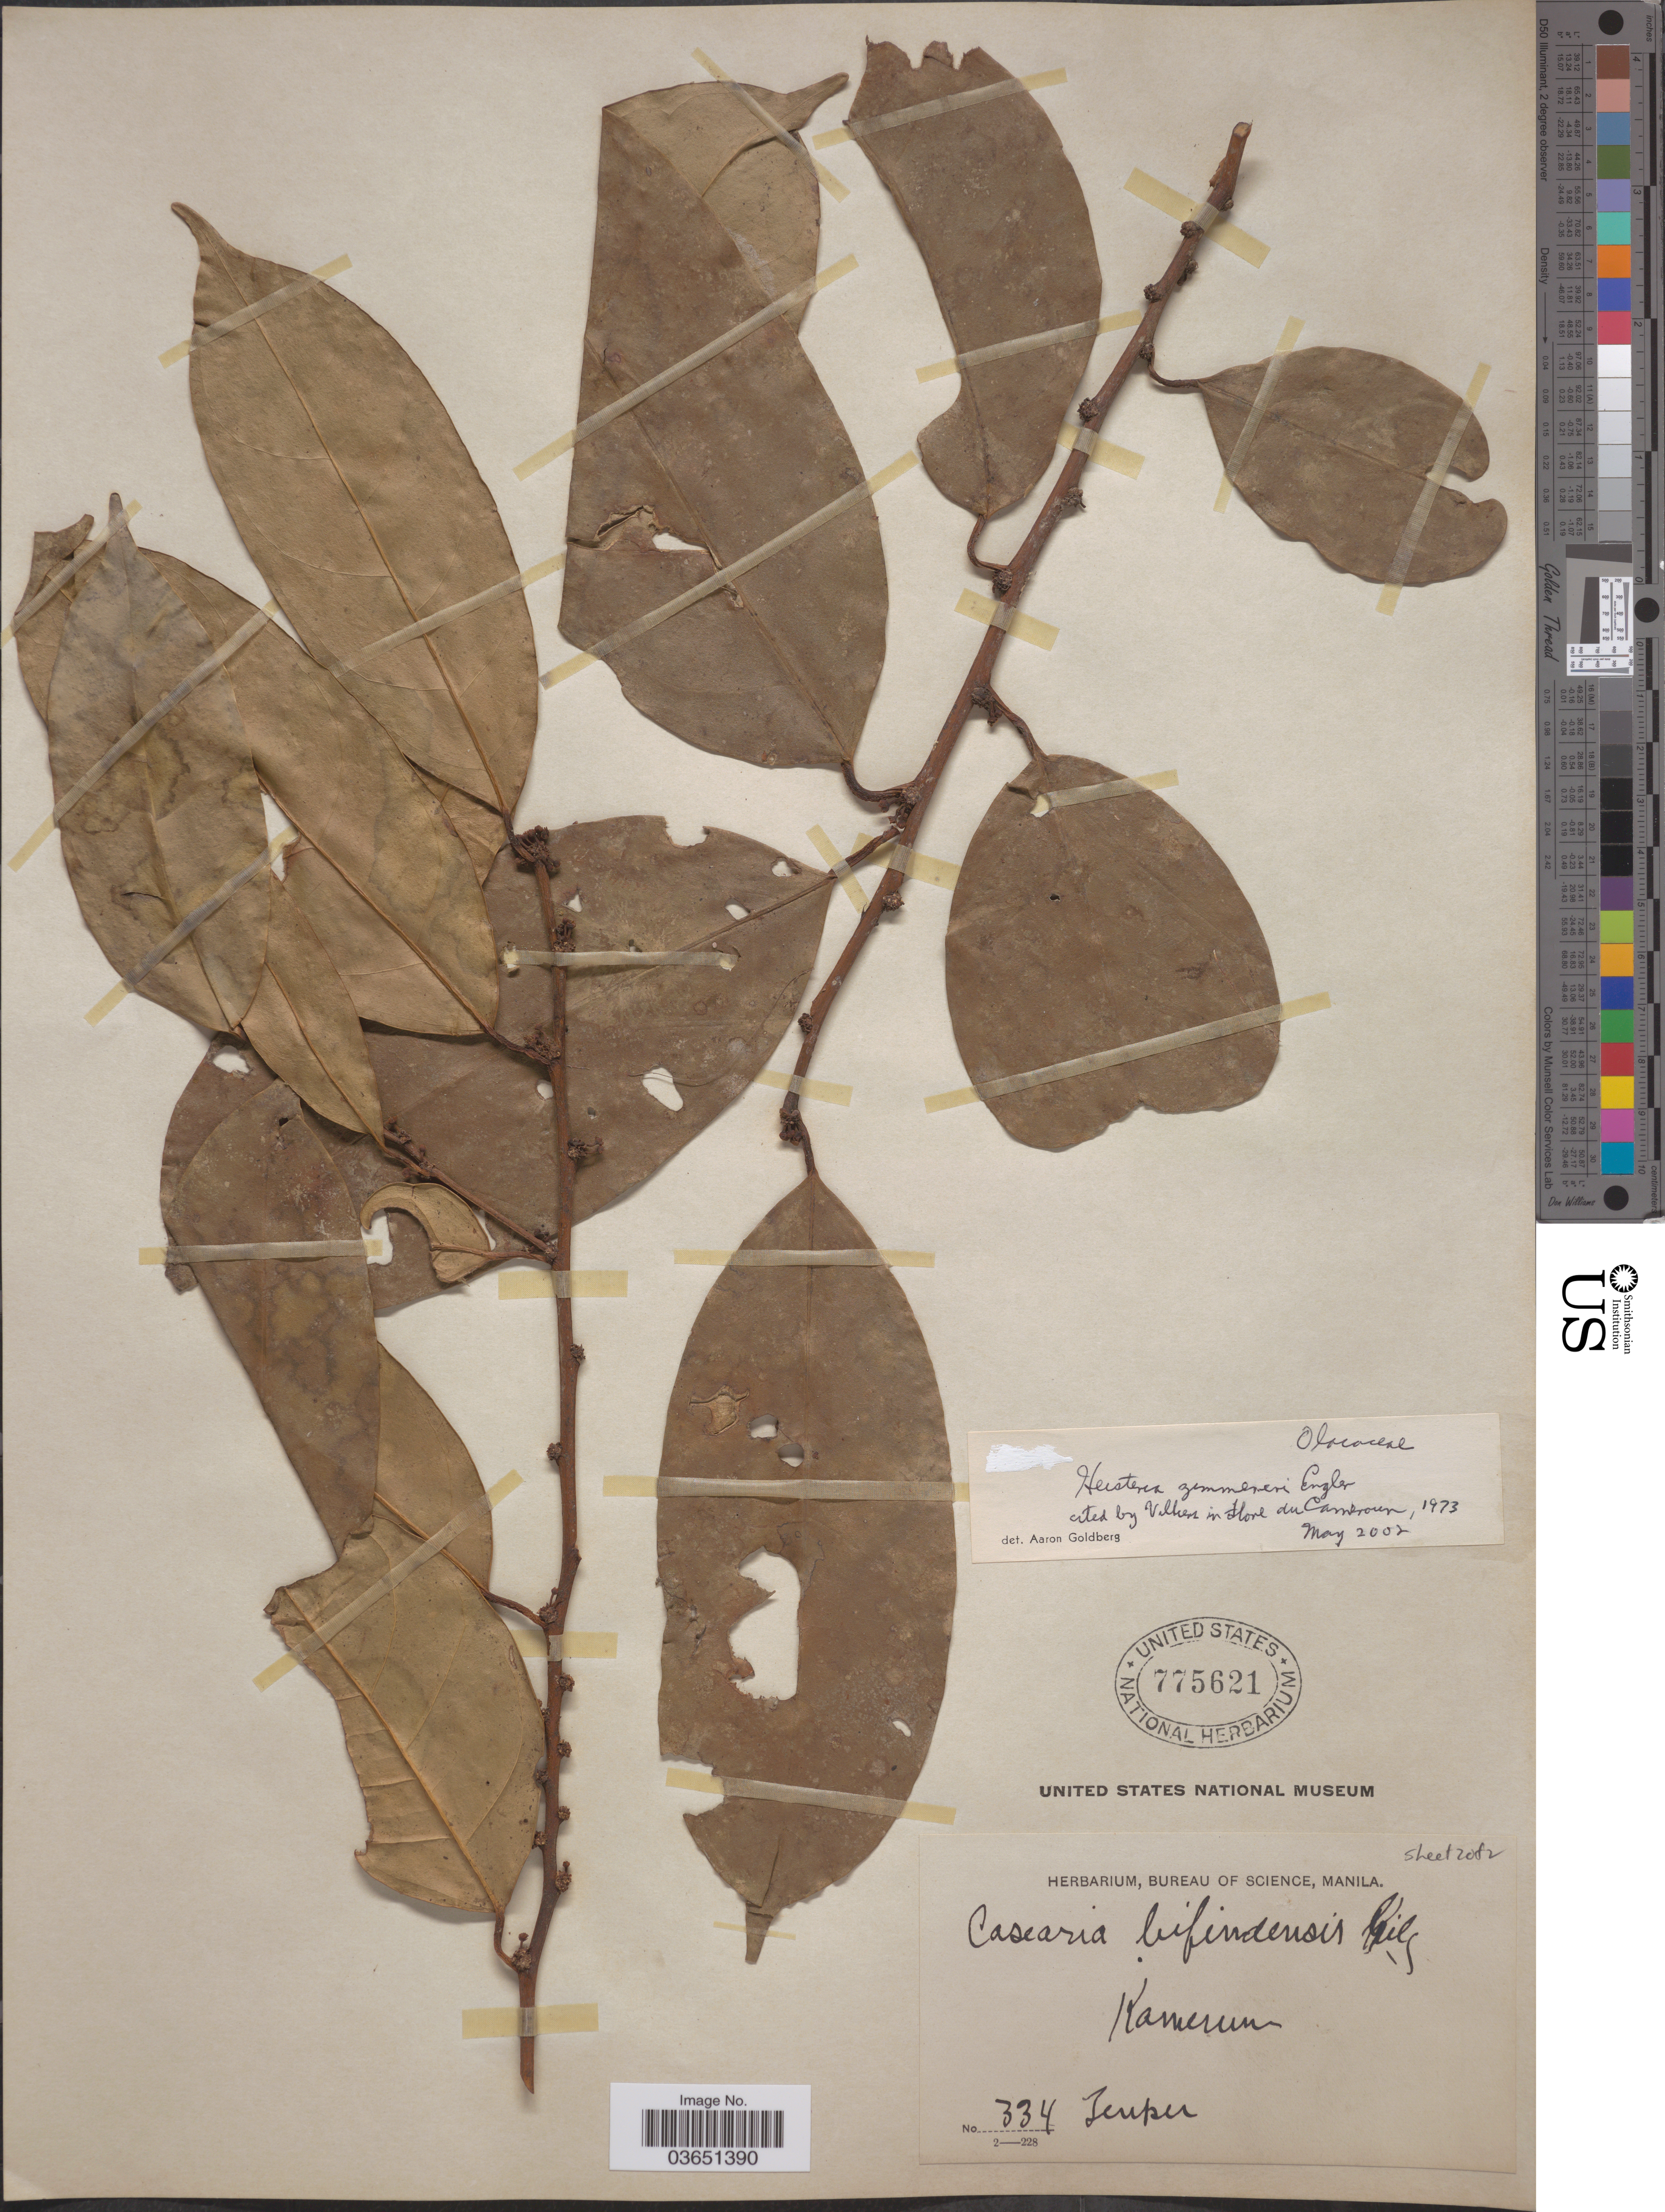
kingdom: Plantae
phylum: Tracheophyta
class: Magnoliopsida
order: Santalales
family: Erythropalaceae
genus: Heisteria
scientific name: Heisteria zimmereri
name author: Engl.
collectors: Zenker, --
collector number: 334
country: Cameroon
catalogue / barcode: US 775621